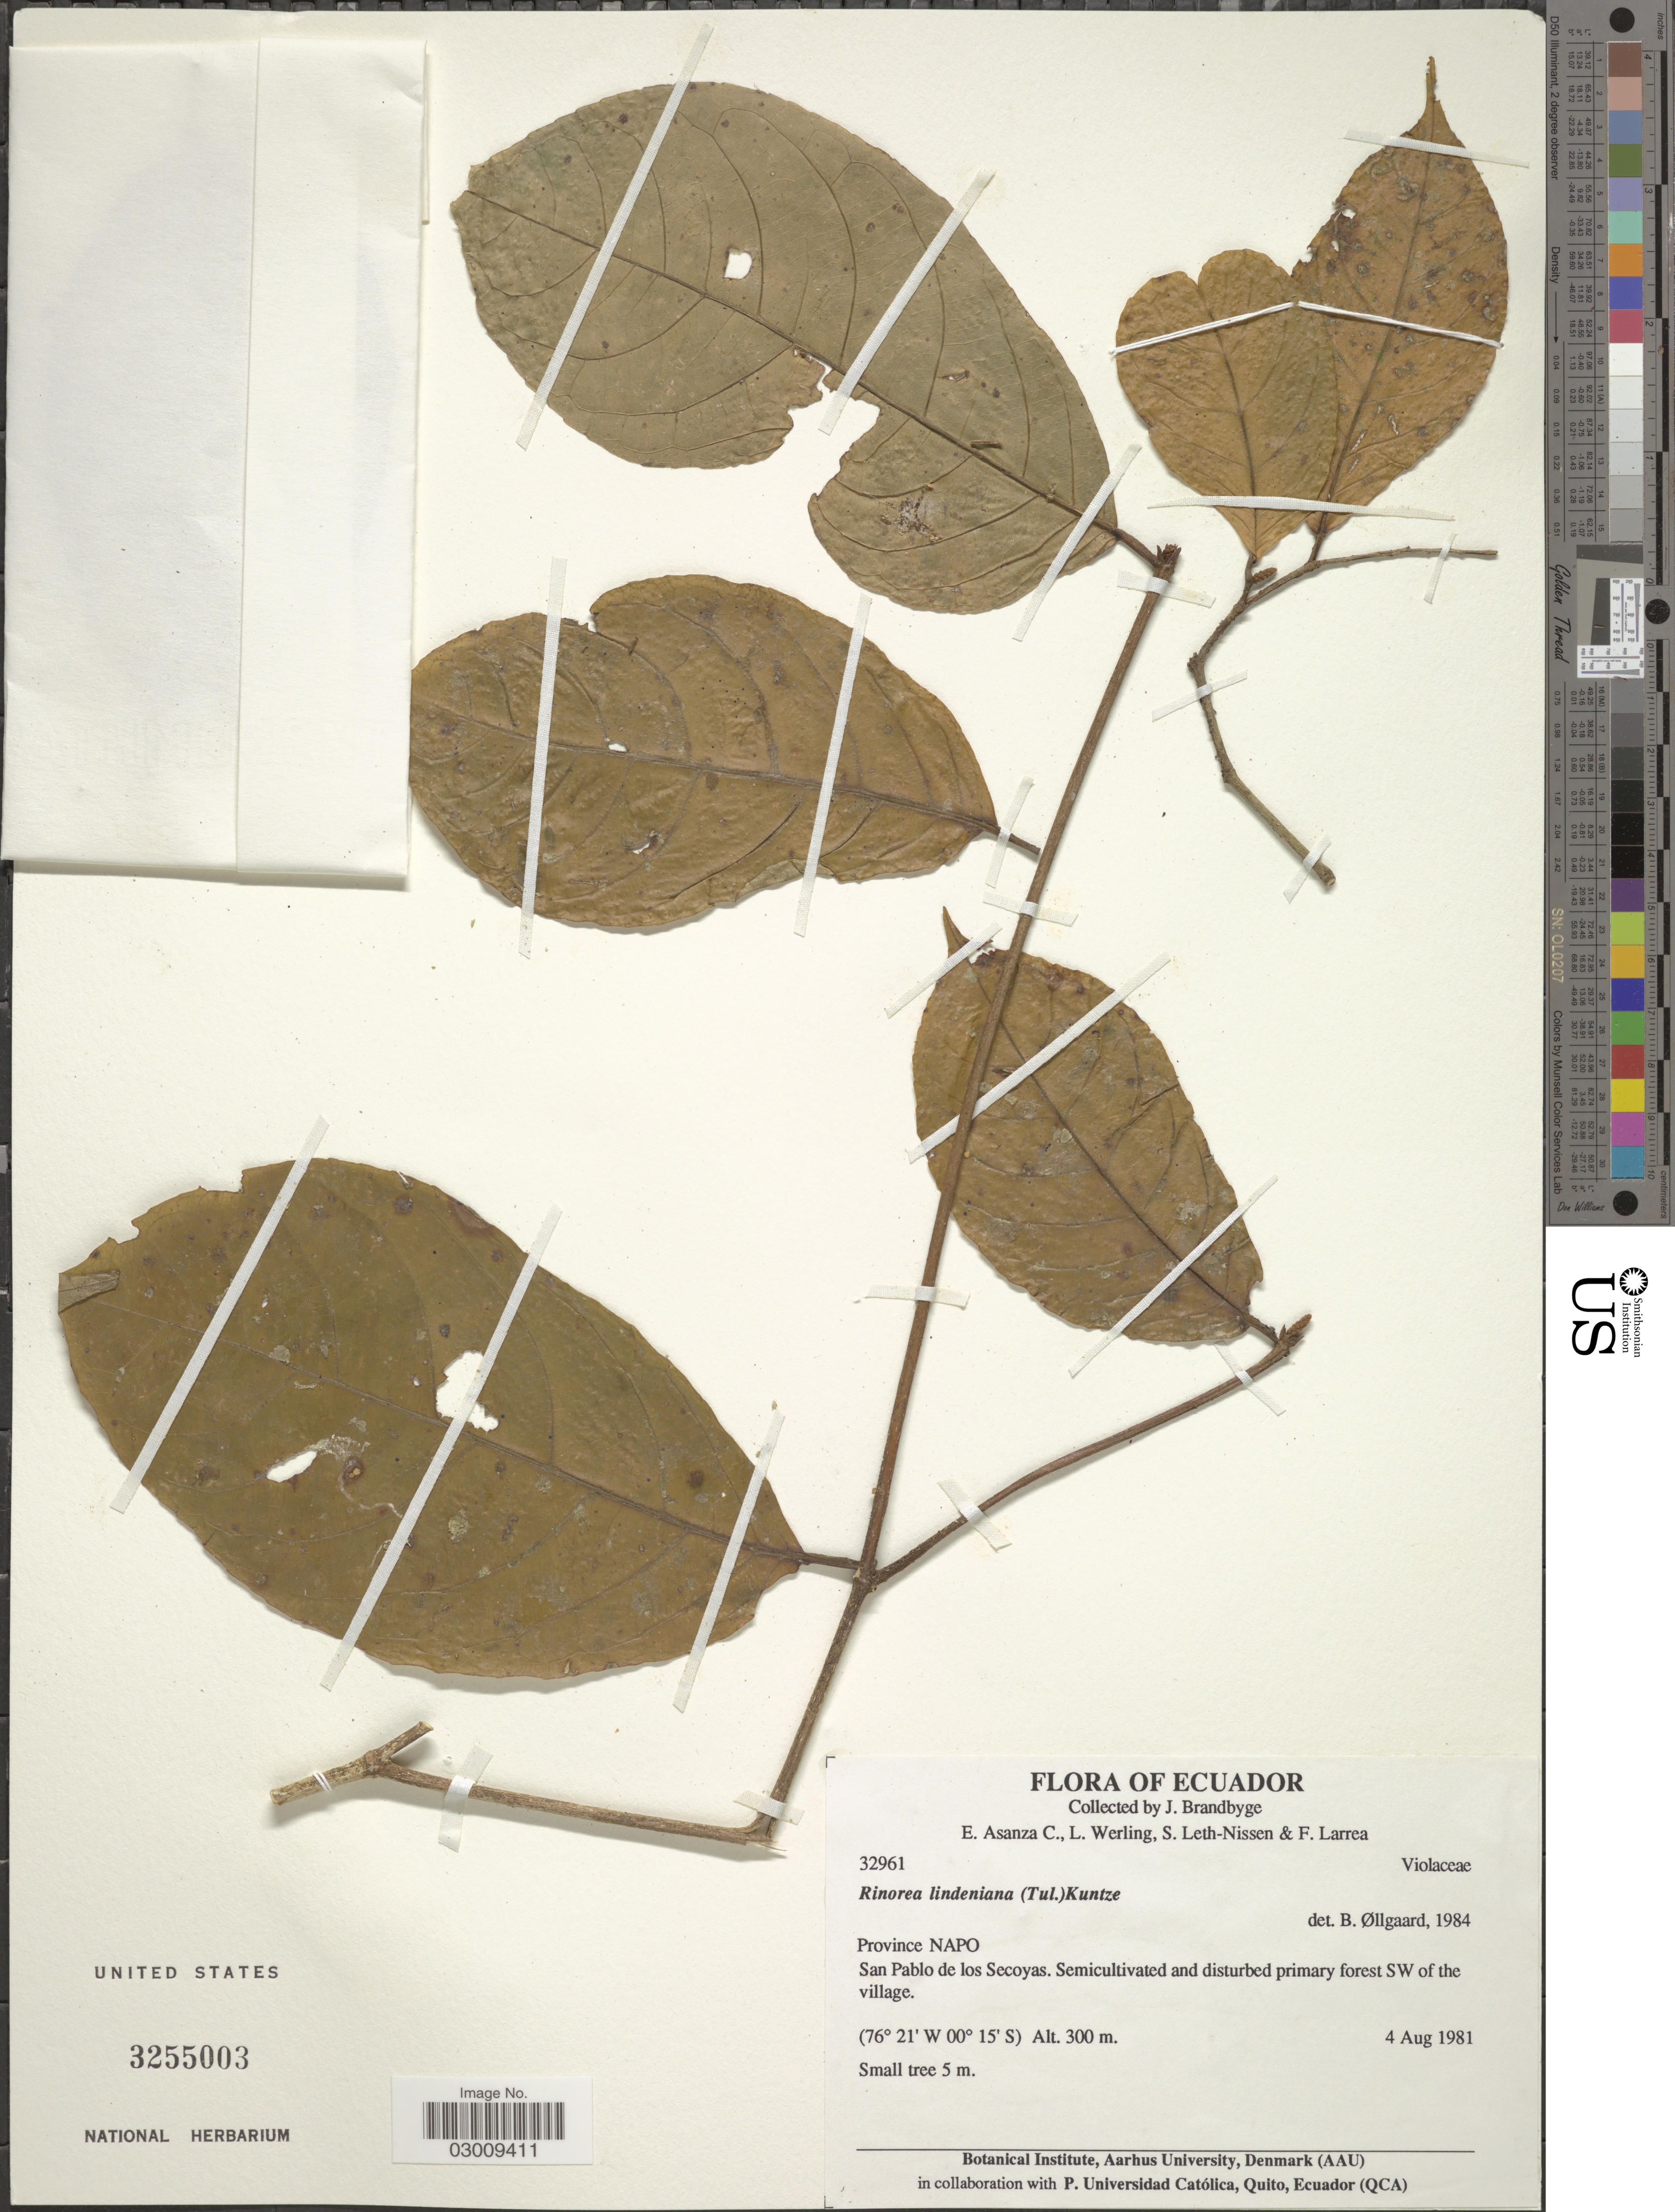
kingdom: Plantae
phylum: Tracheophyta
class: Magnoliopsida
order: Malpighiales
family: Violaceae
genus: Rinorea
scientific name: Rinorea viridifolia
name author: Rusby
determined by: Hoyos-Gomez, S. E.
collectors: B. Øllgaard, E. Asanza C., L. Werling, S. Leth-Nissen & F. Larrea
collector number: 32961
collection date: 1981-08-04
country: Ecuador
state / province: Napo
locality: Province Napo. San Pablo de los Secoyas. Semicultivated and disturbed primary forest SW of the village.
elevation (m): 300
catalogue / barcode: US 3255003